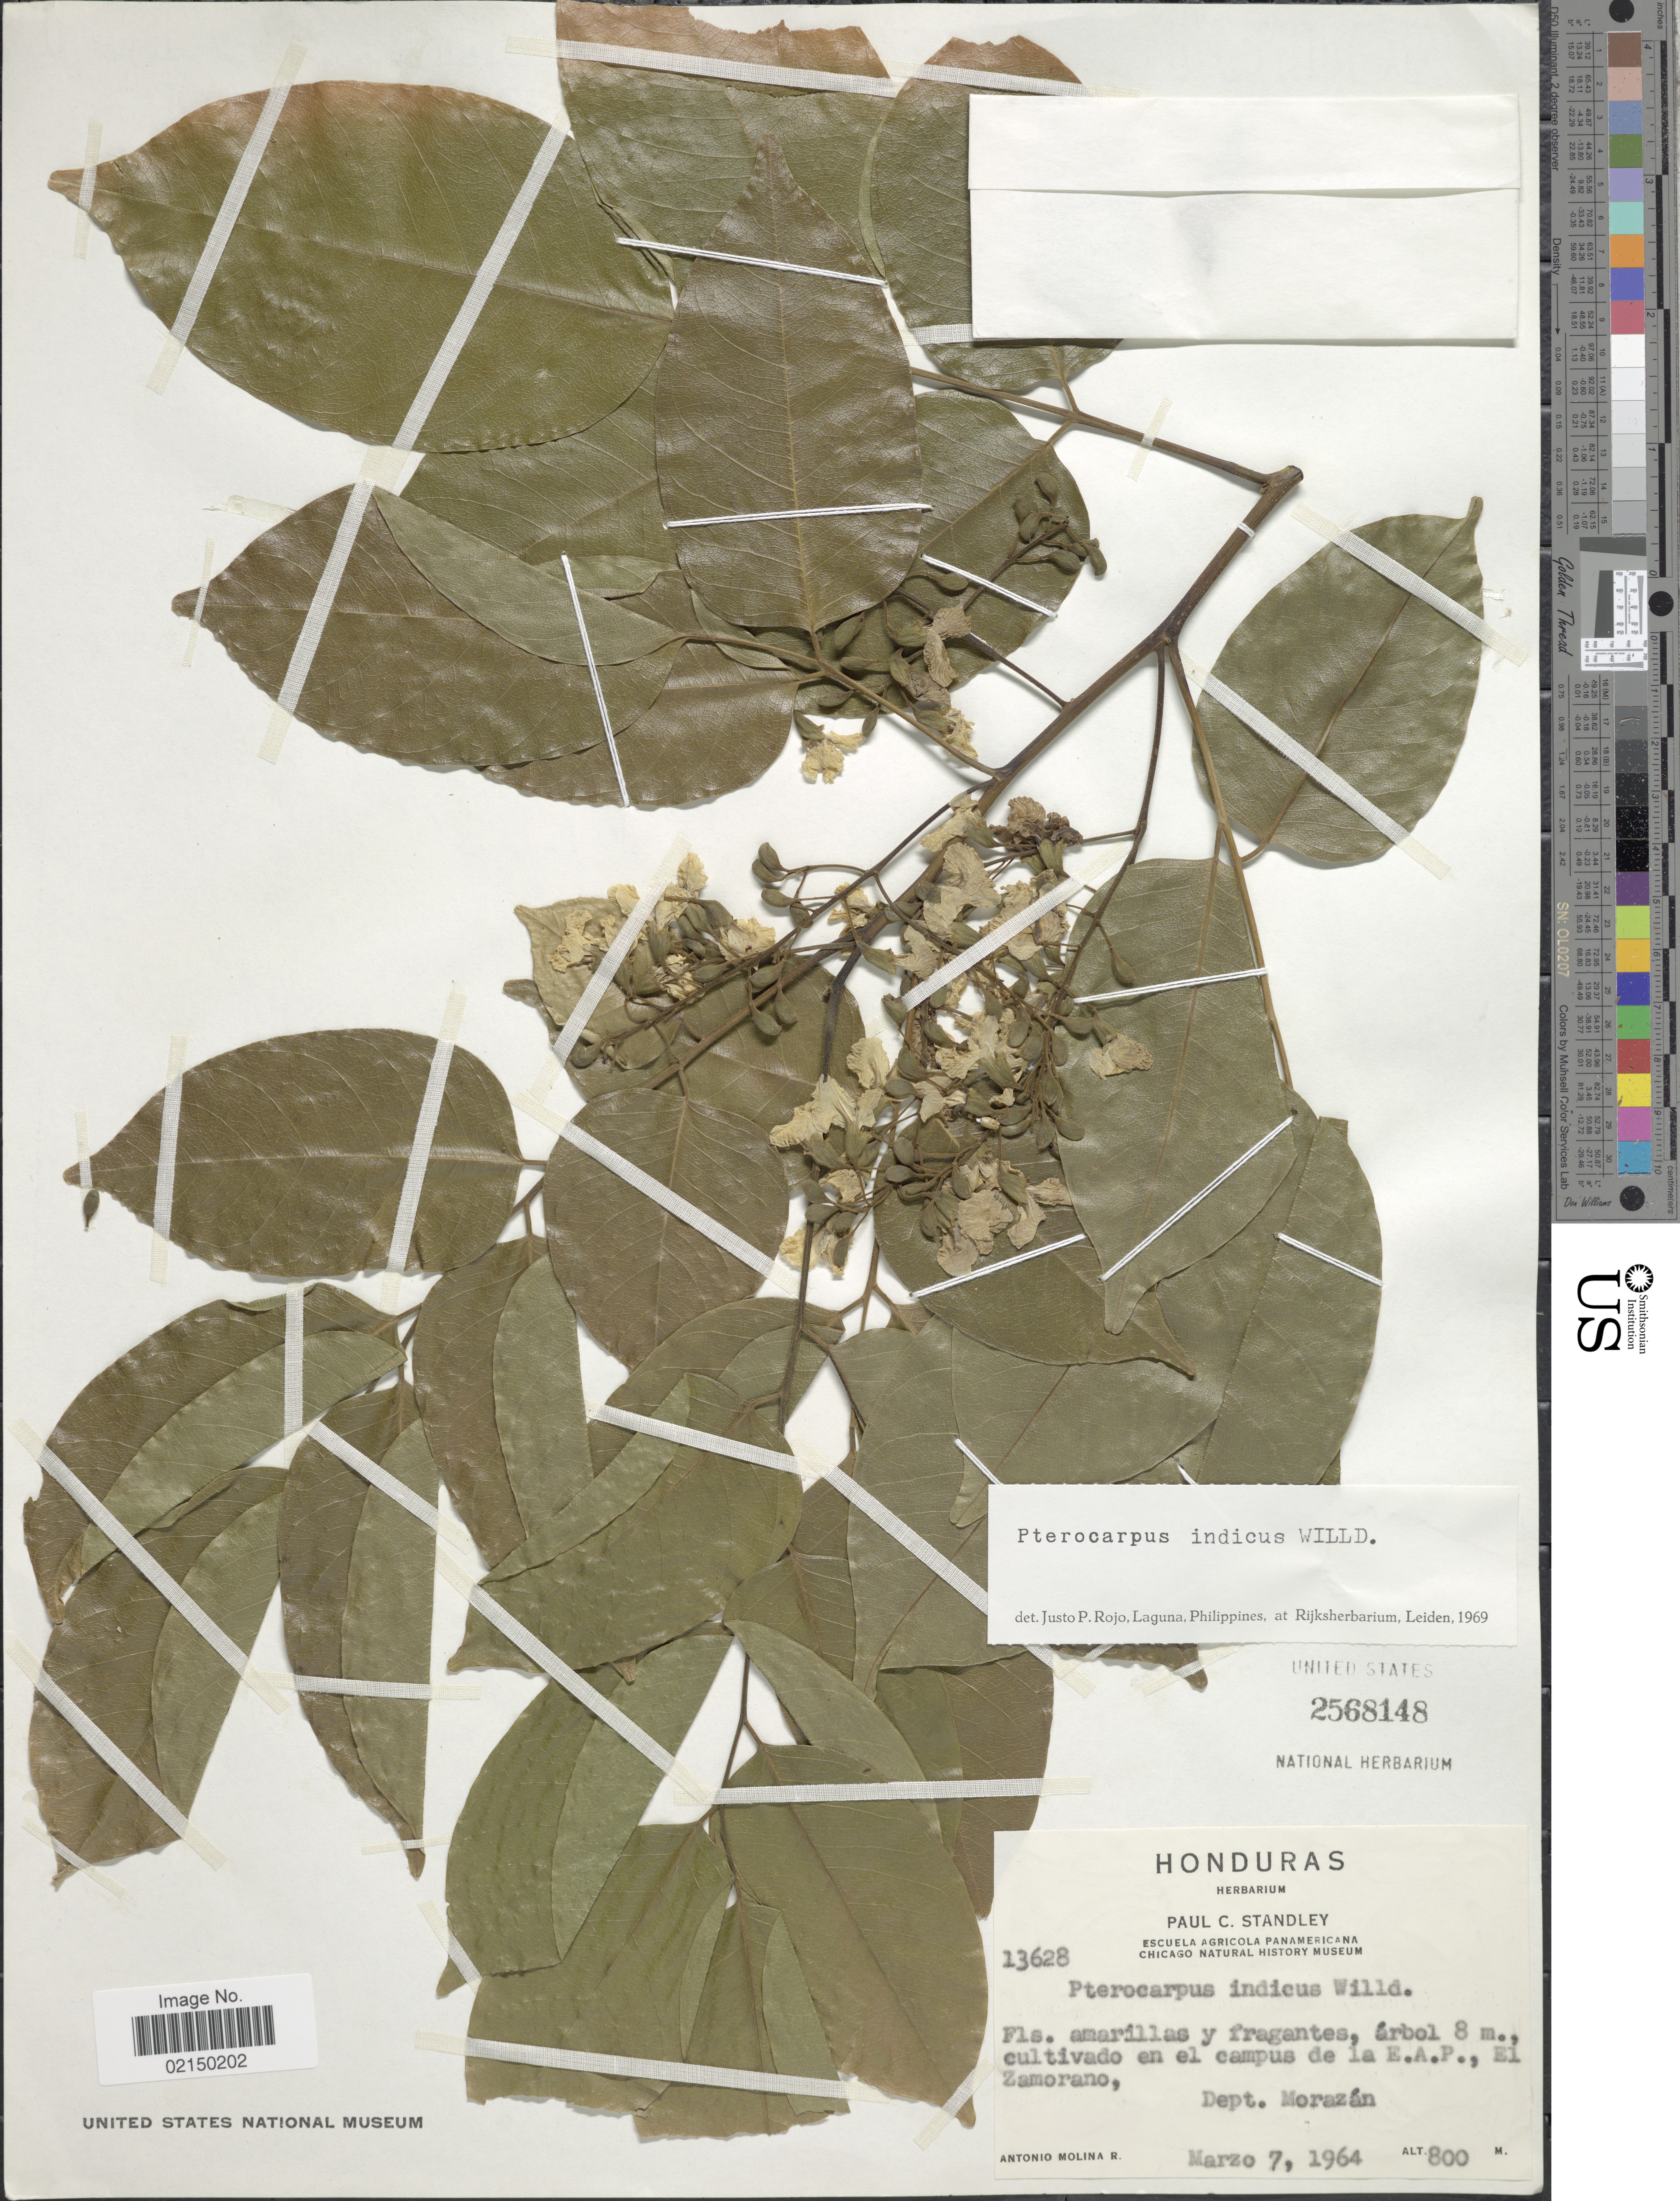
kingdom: Plantae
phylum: Tracheophyta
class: Magnoliopsida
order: Fabales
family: Fabaceae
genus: Pterocarpus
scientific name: Pterocarpus indicus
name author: Willd.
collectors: A. Molina R.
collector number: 13628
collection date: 1964-03-07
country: Honduras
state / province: Fco. Morazán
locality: En el campus de la E.A.P., El Zamorano, Dept. Morazan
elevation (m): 800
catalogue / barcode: US 2568148